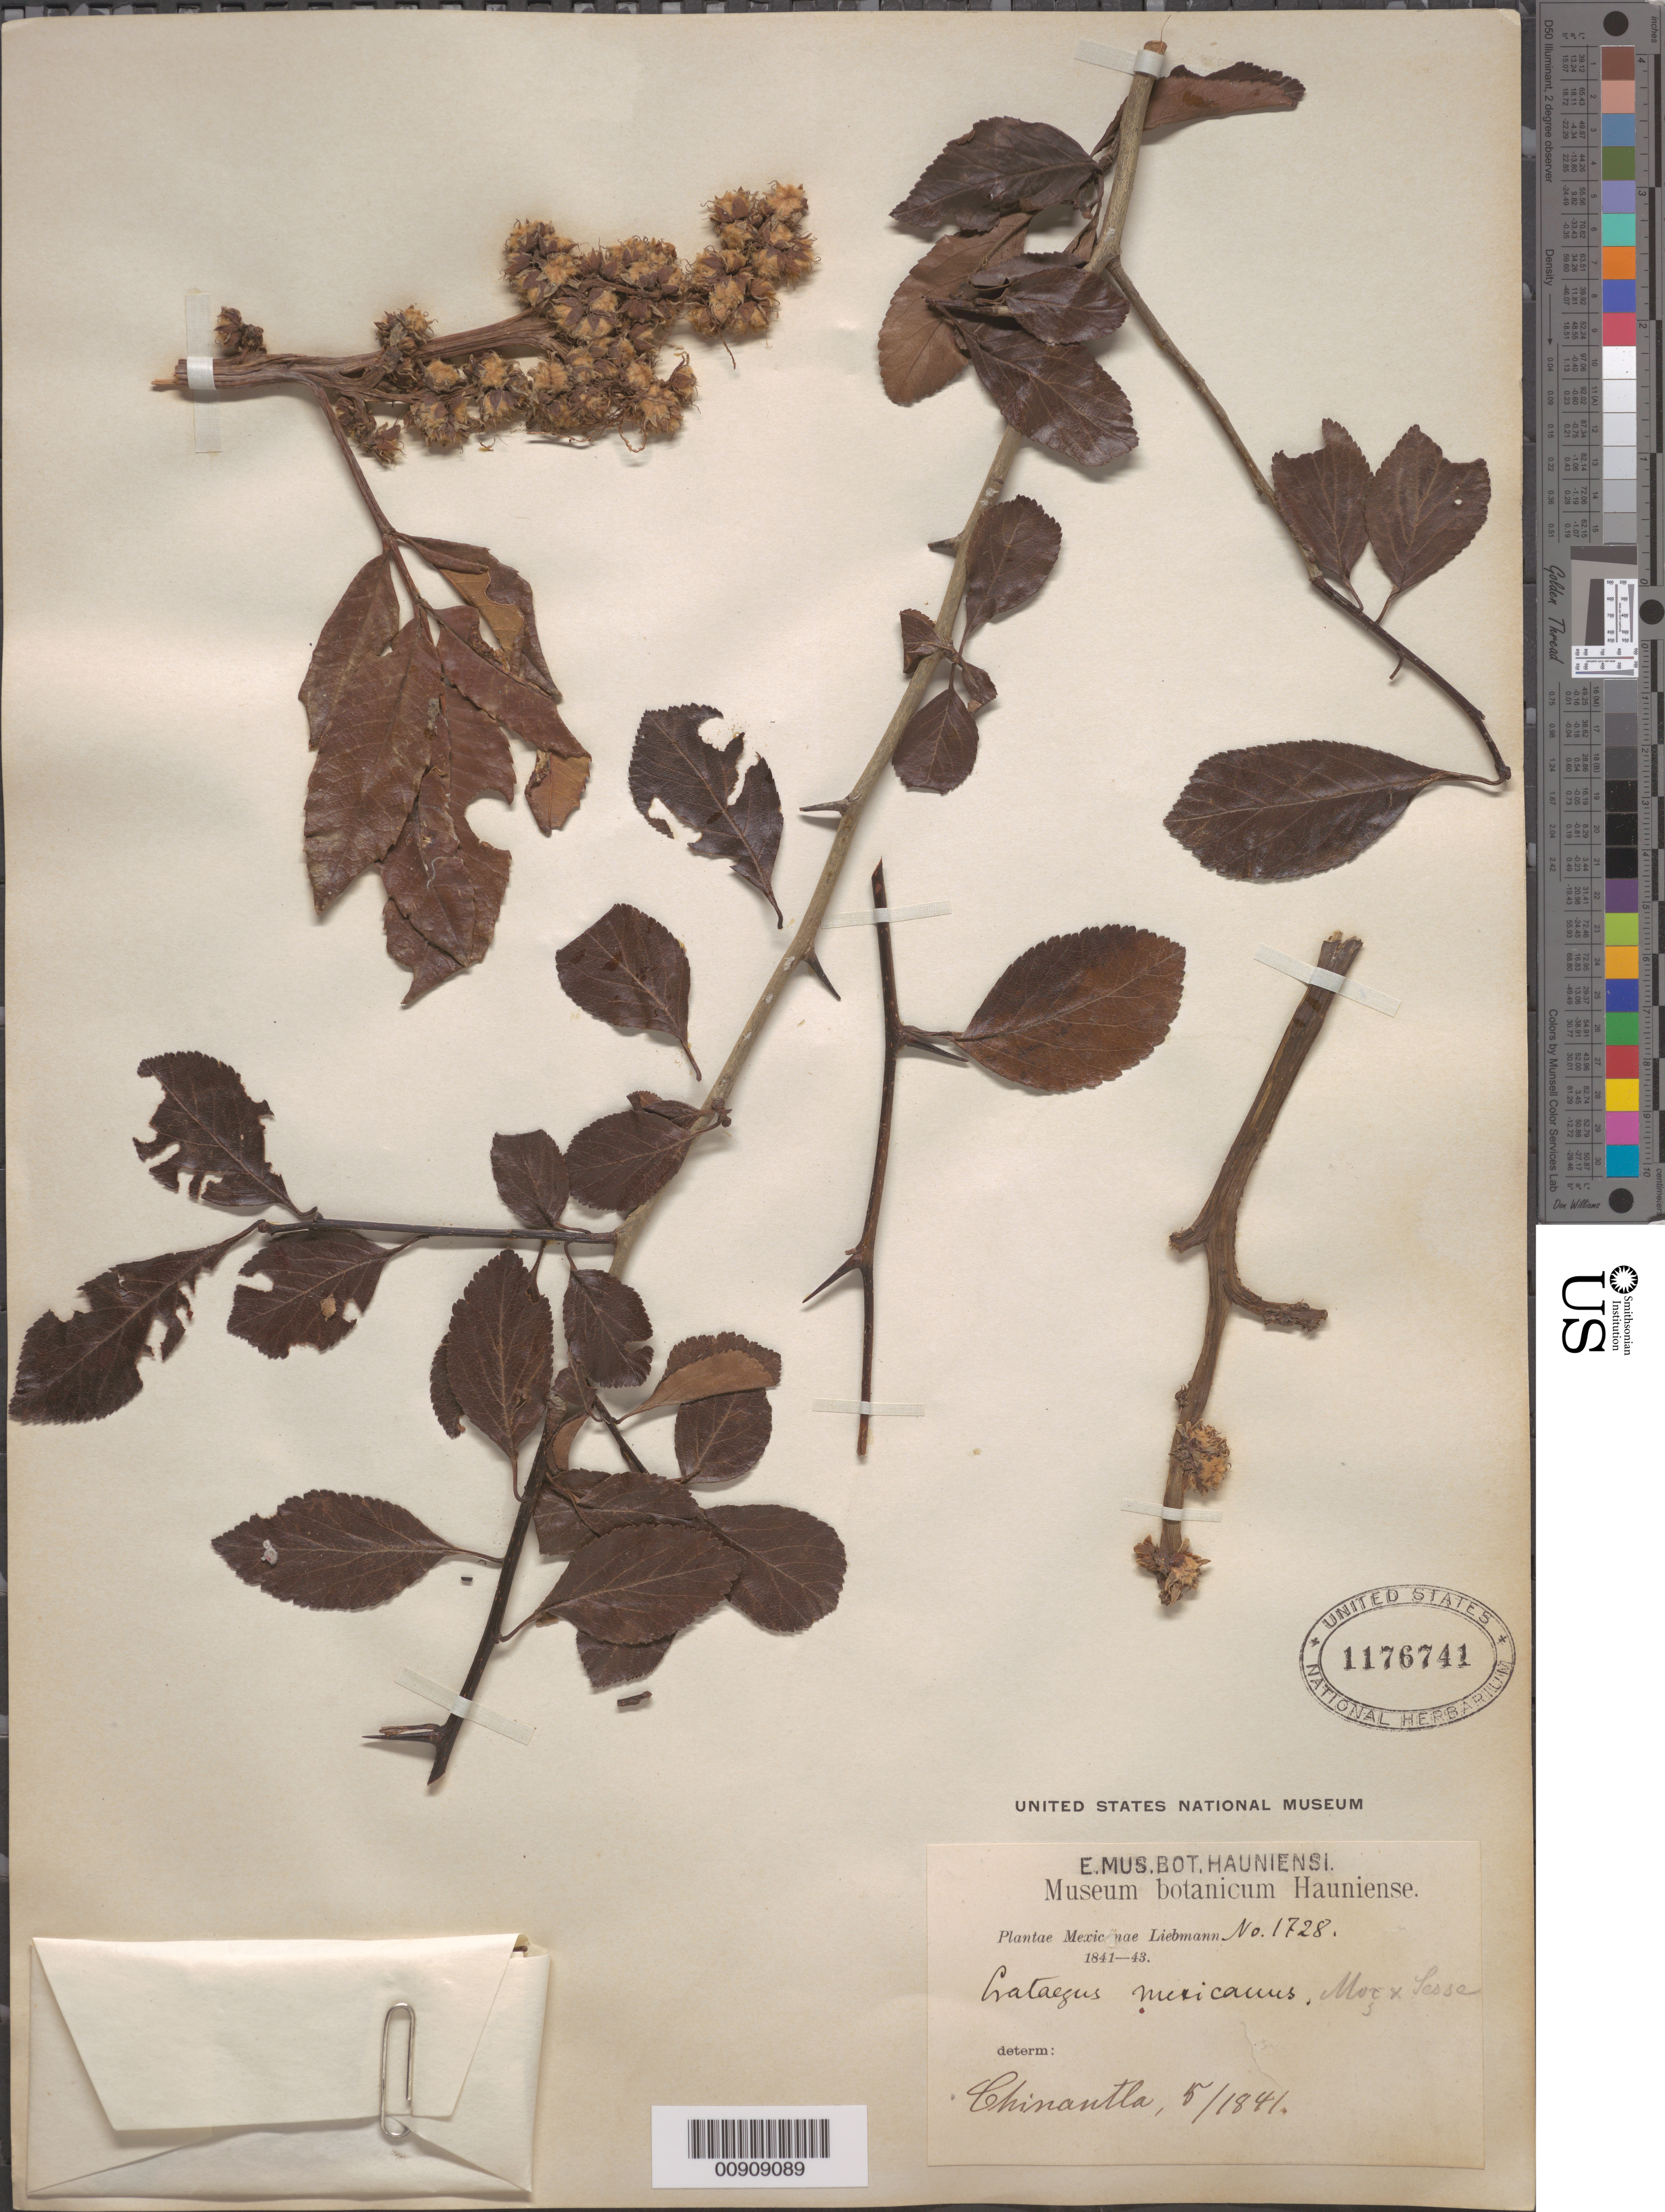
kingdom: Plantae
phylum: Tracheophyta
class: Magnoliopsida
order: Rosales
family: Rosaceae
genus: Crataegus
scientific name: Crataegus mexicana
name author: Moc. & Sessé ex DC.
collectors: F. M. Liebmann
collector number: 1728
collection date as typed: May 1841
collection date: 1841-05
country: Mexico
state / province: Puebla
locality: Chinantla.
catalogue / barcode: US 1176741